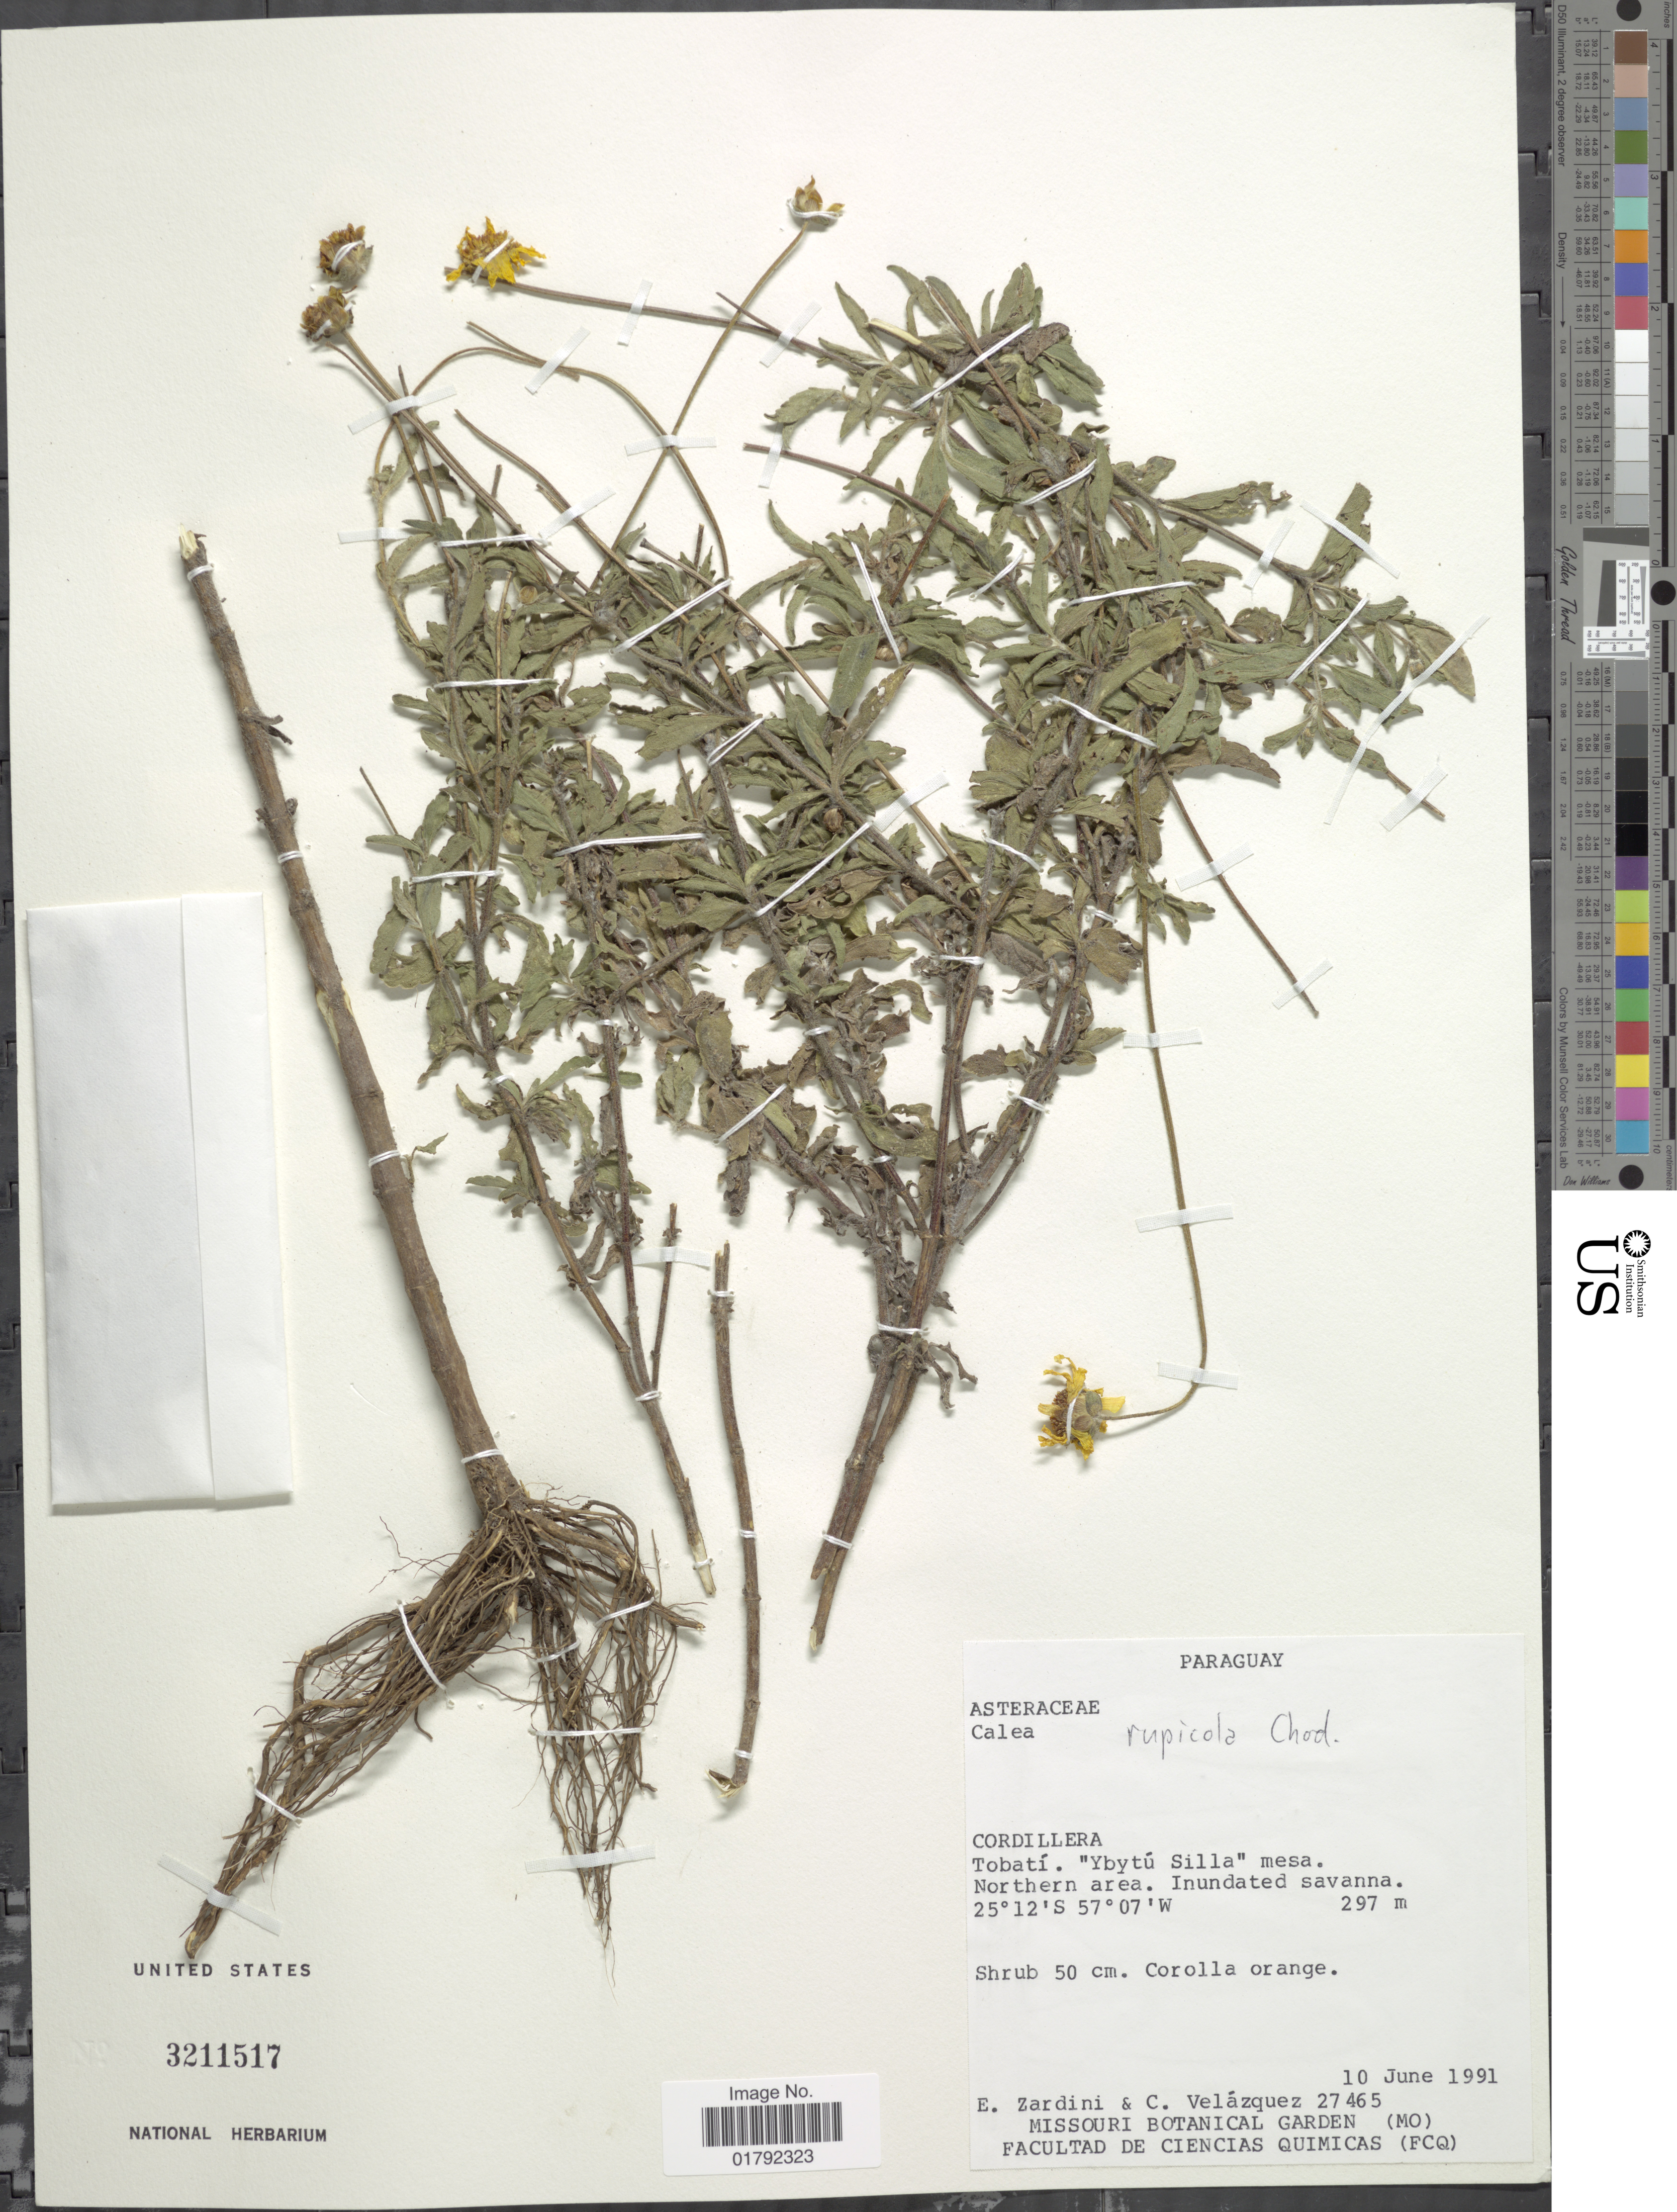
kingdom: Plantae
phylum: Tracheophyta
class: Magnoliopsida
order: Asterales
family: Asteraceae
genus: Calea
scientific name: Calea rupicola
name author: Chodat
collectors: E. M. Zardini & C. Velázquez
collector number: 27465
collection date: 1991-06-10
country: Paraguay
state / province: Cordillera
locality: Tobati, "Ybytú Silla"mesa, northern area.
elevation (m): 297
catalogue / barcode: US 3211517